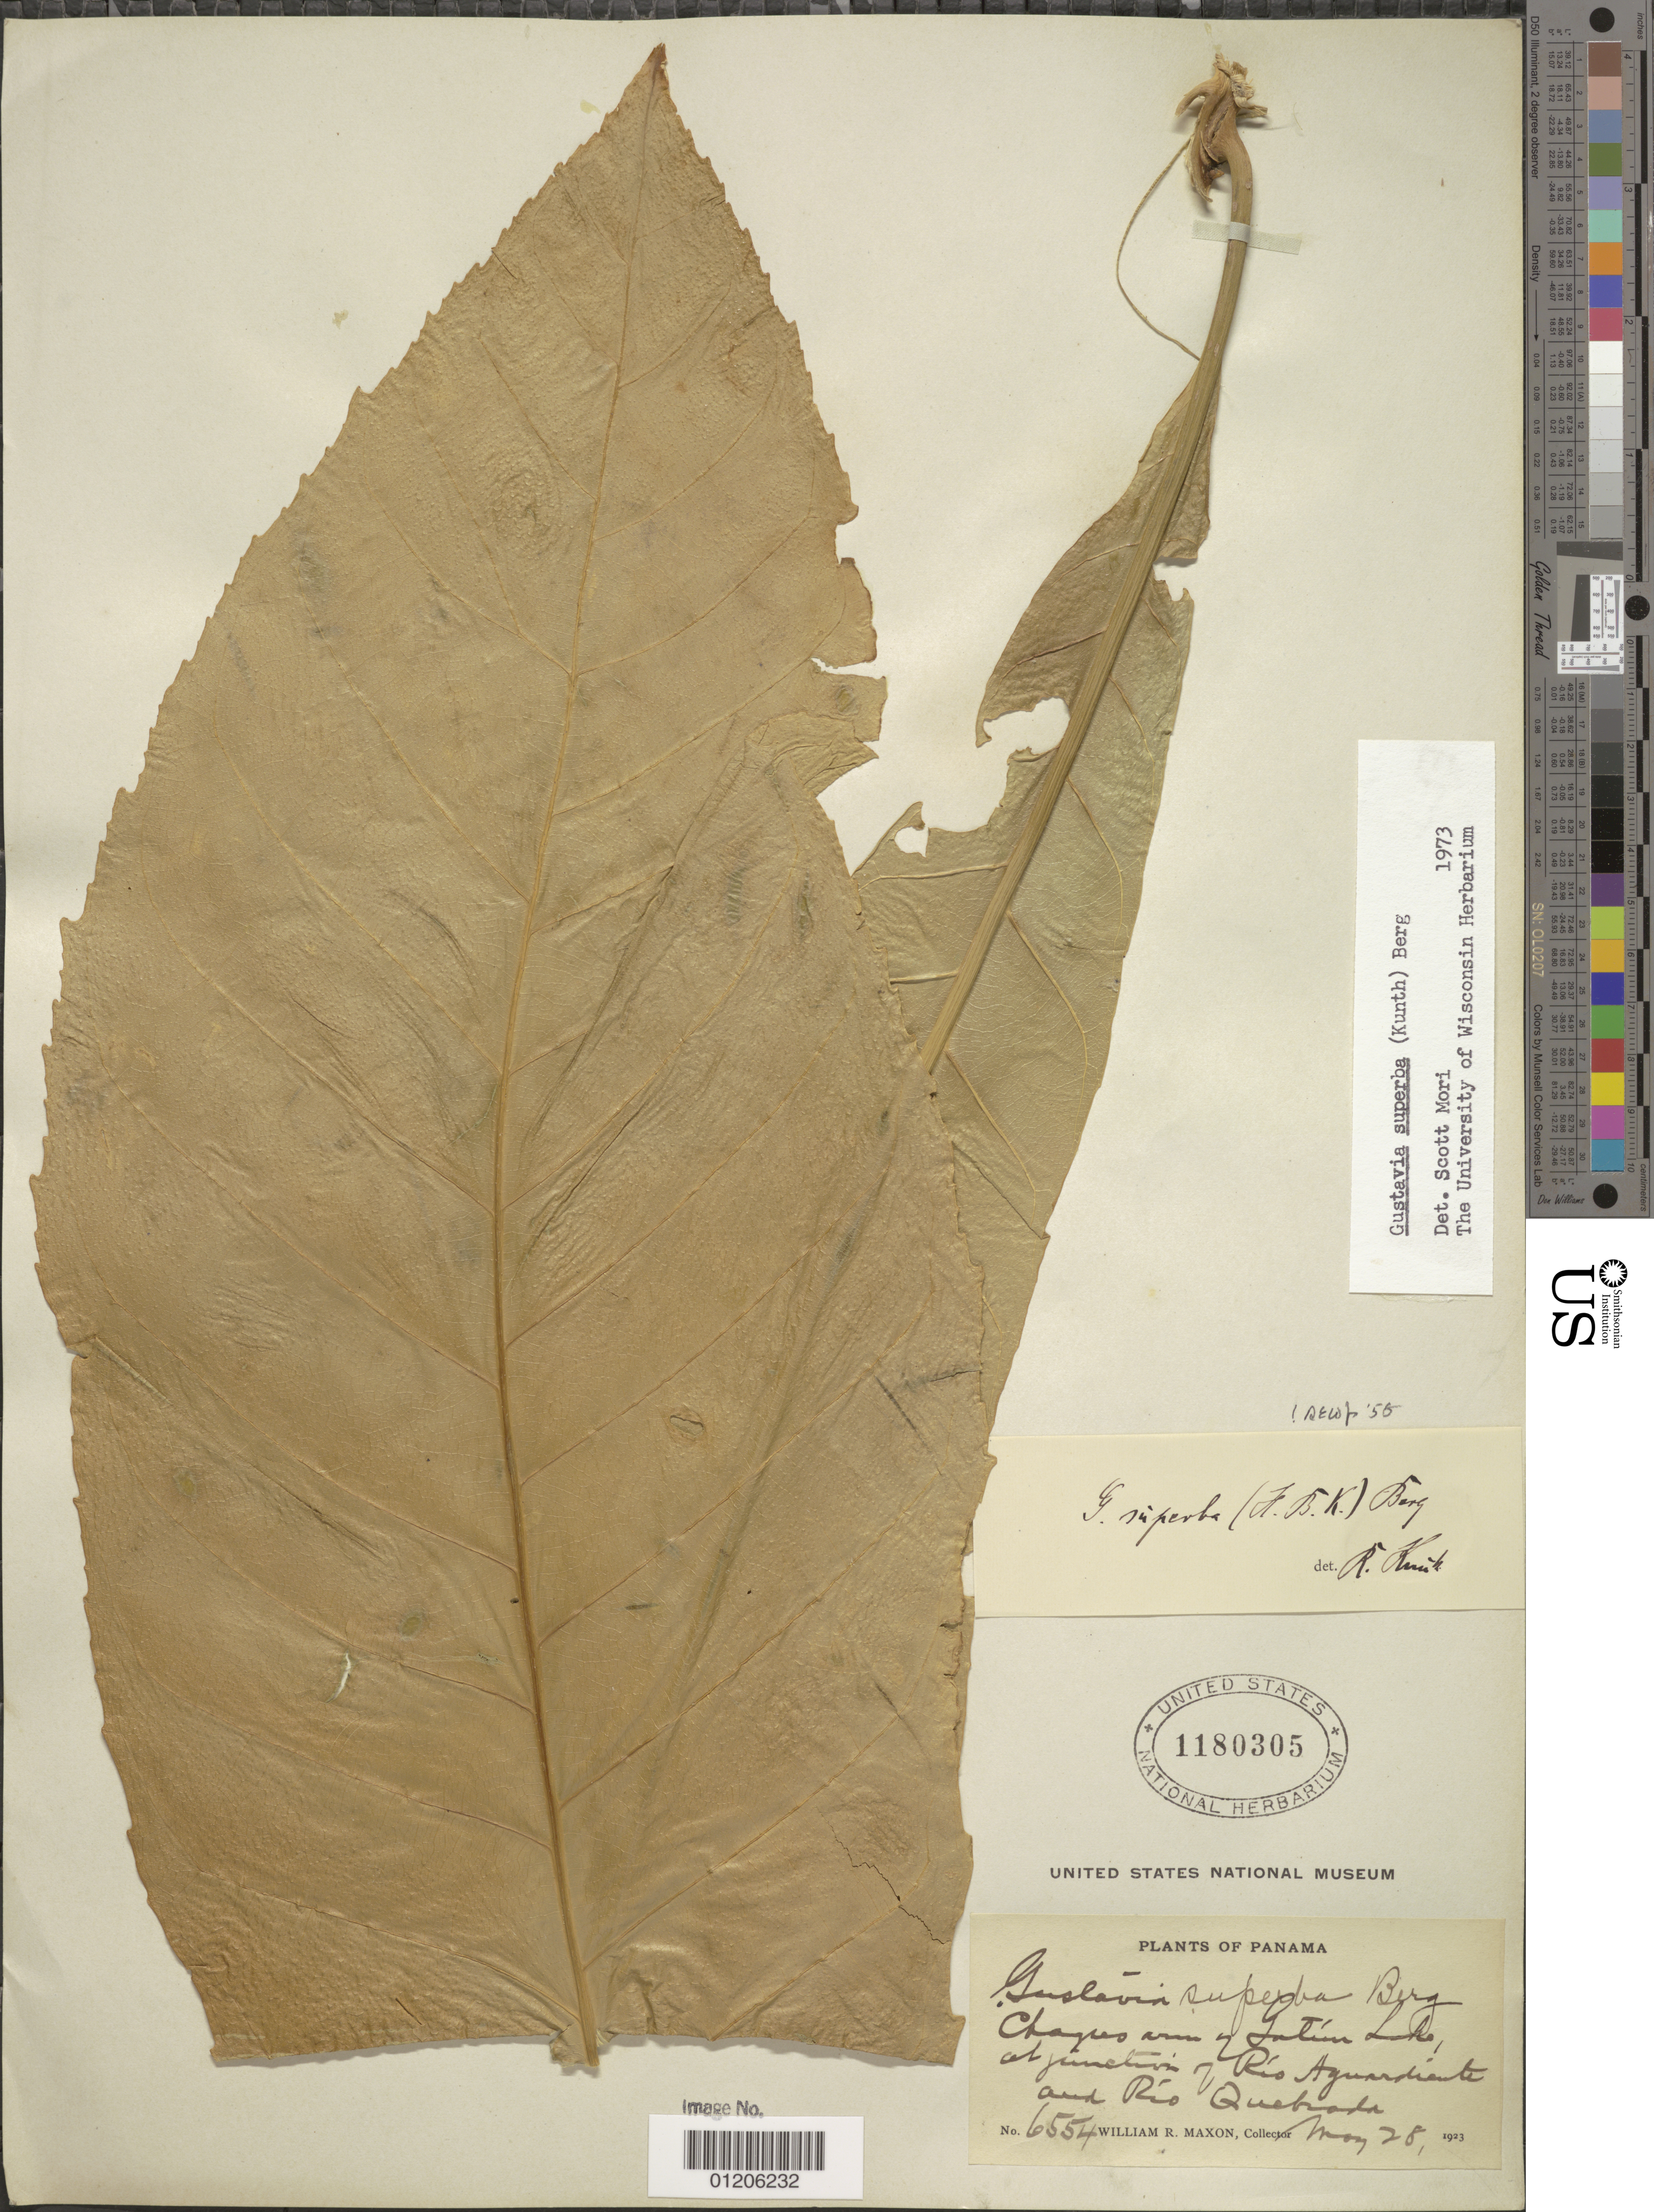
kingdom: Plantae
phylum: Tracheophyta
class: Magnoliopsida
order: Ericales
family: Lecythidaceae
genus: Gustavia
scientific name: Gustavia superba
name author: (Kunth) O. Berg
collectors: W. R. Maxon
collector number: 6554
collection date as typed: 28 May 1923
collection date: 1923-05-28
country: Panama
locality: Chagres arm of Gatun Lake, at junction of Rio Aguardirute and Rio Quebrada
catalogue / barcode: US 1180305